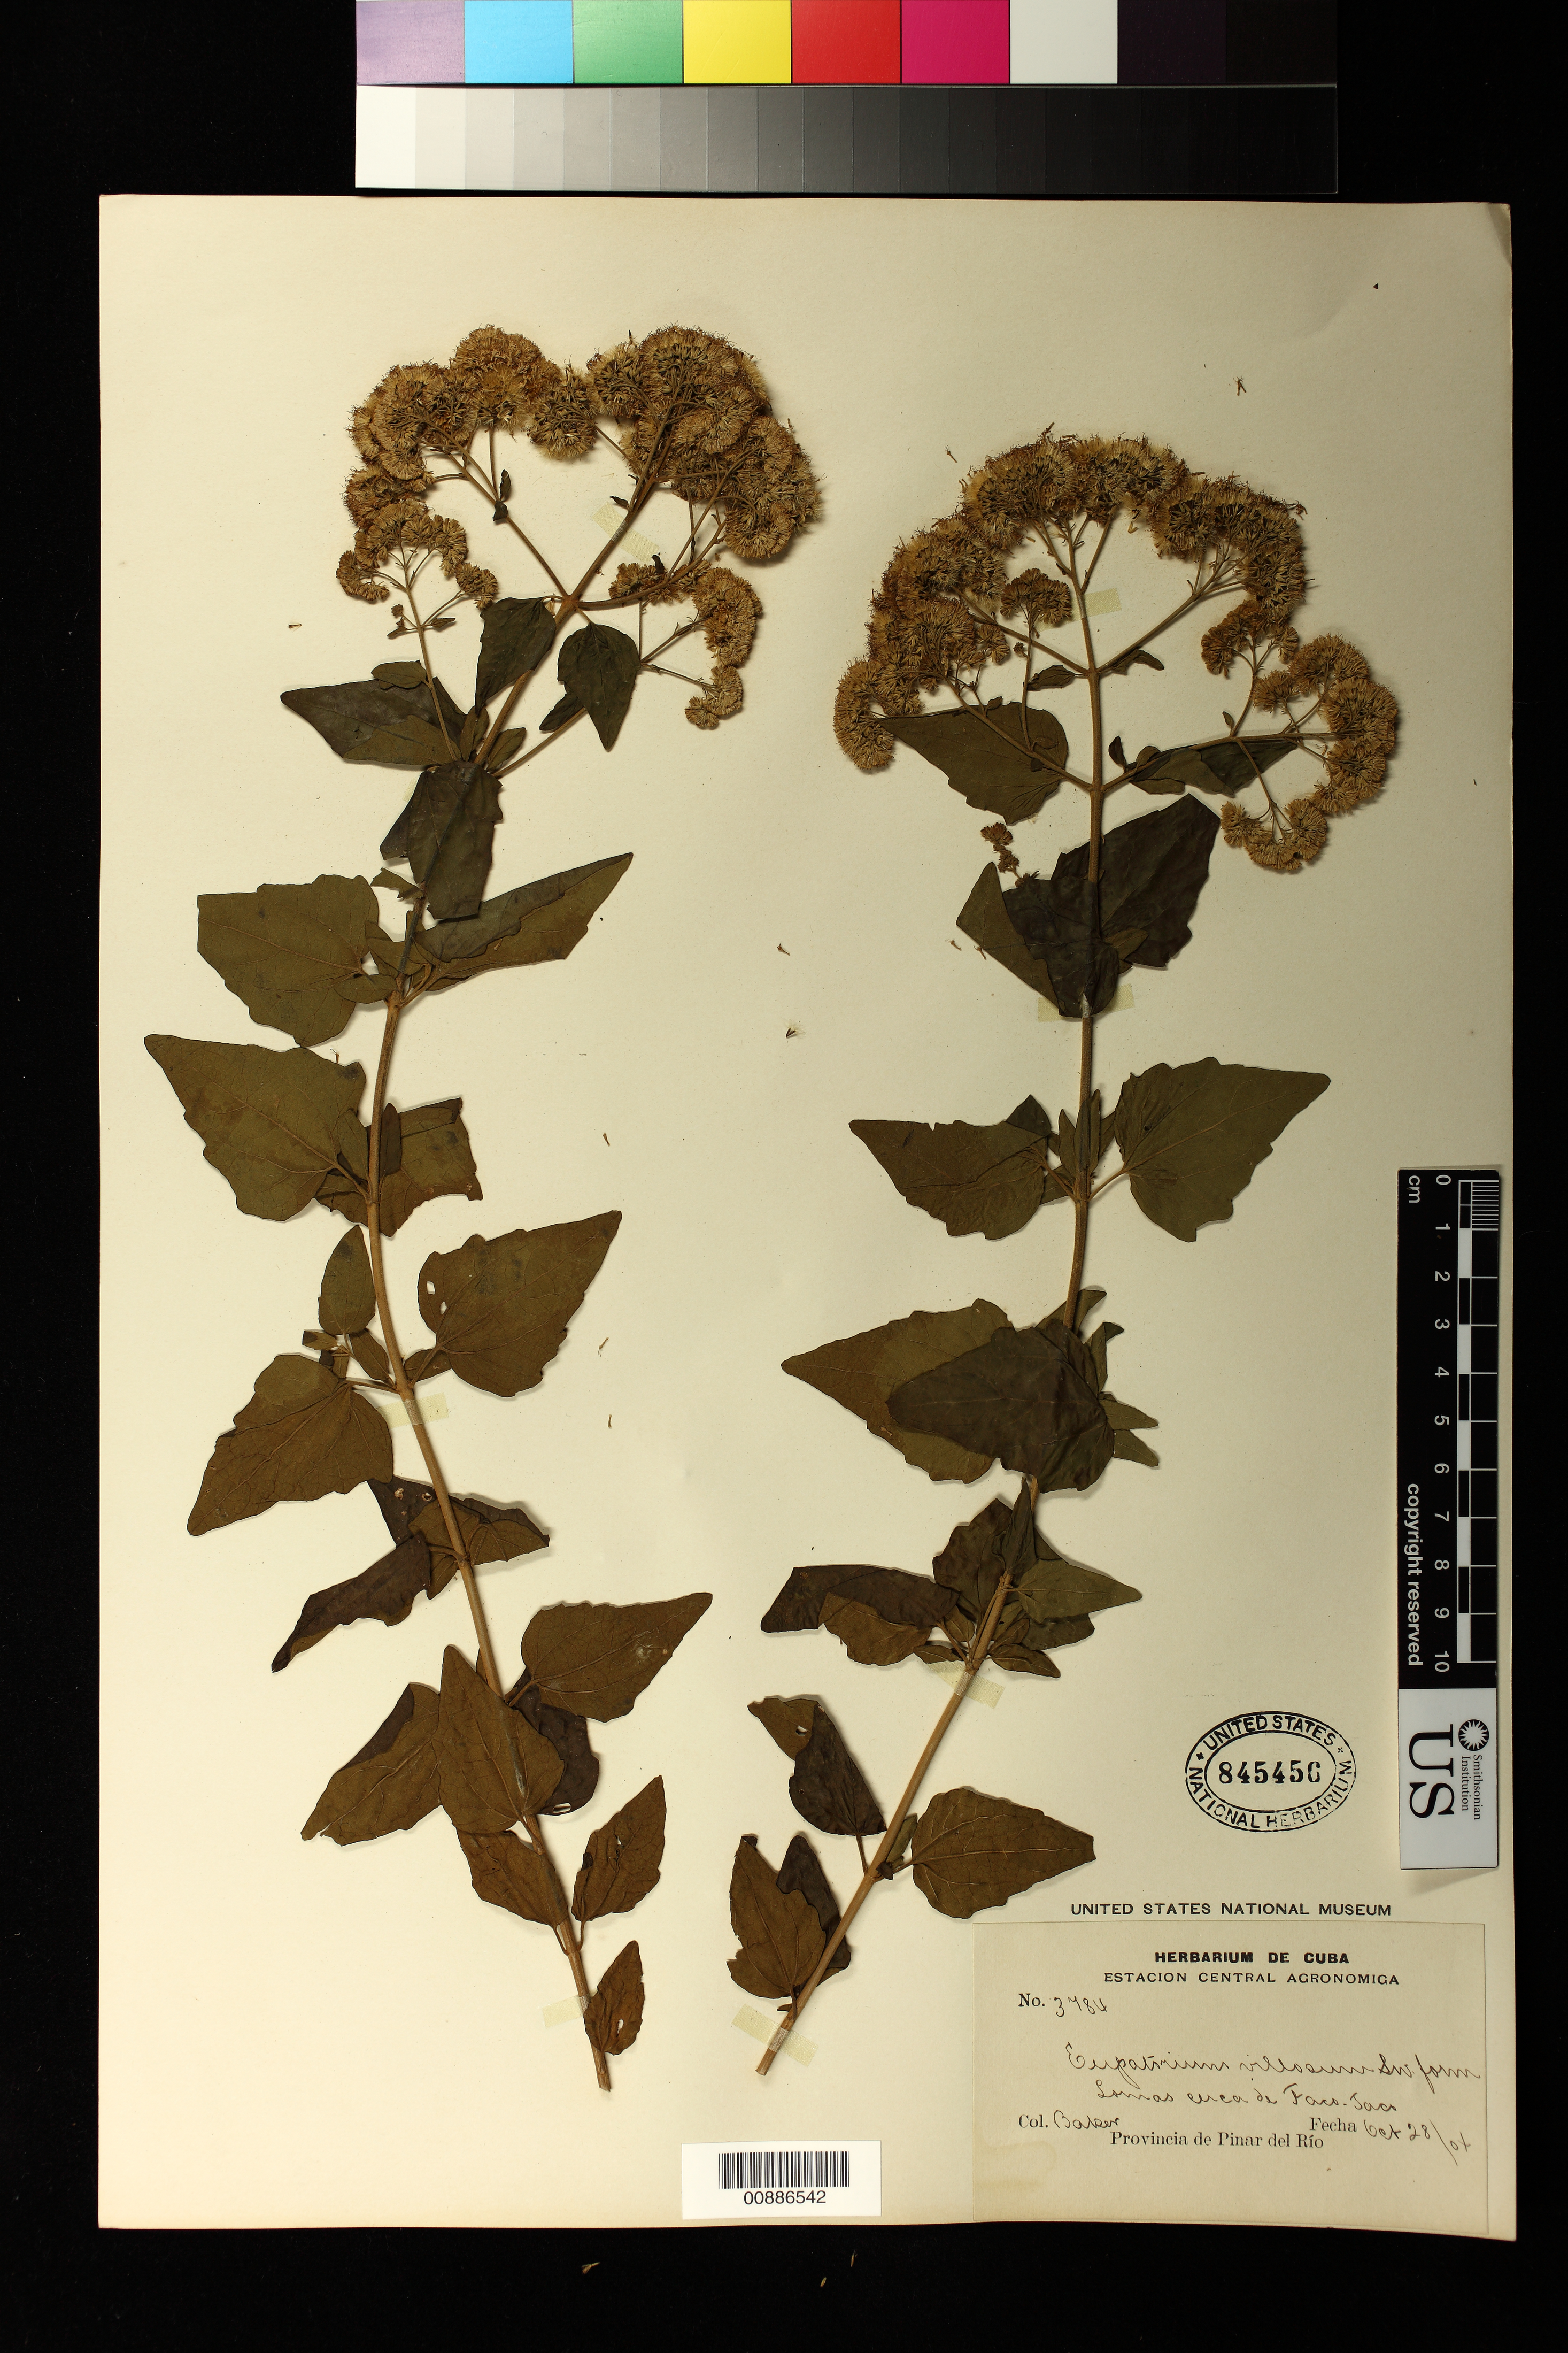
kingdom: Plantae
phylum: Tracheophyta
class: Magnoliopsida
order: Asterales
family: Asteraceae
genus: Koanophyllon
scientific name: Koanophyllon villosum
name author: (Sw.) R.M. King & H. Rob.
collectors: C. F. Baker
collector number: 3784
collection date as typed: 28 Oct 1904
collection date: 1904-10-28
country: Cuba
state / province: Pinar del Río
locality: Lomas cerca de Taco-Taco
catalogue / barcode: US 845456